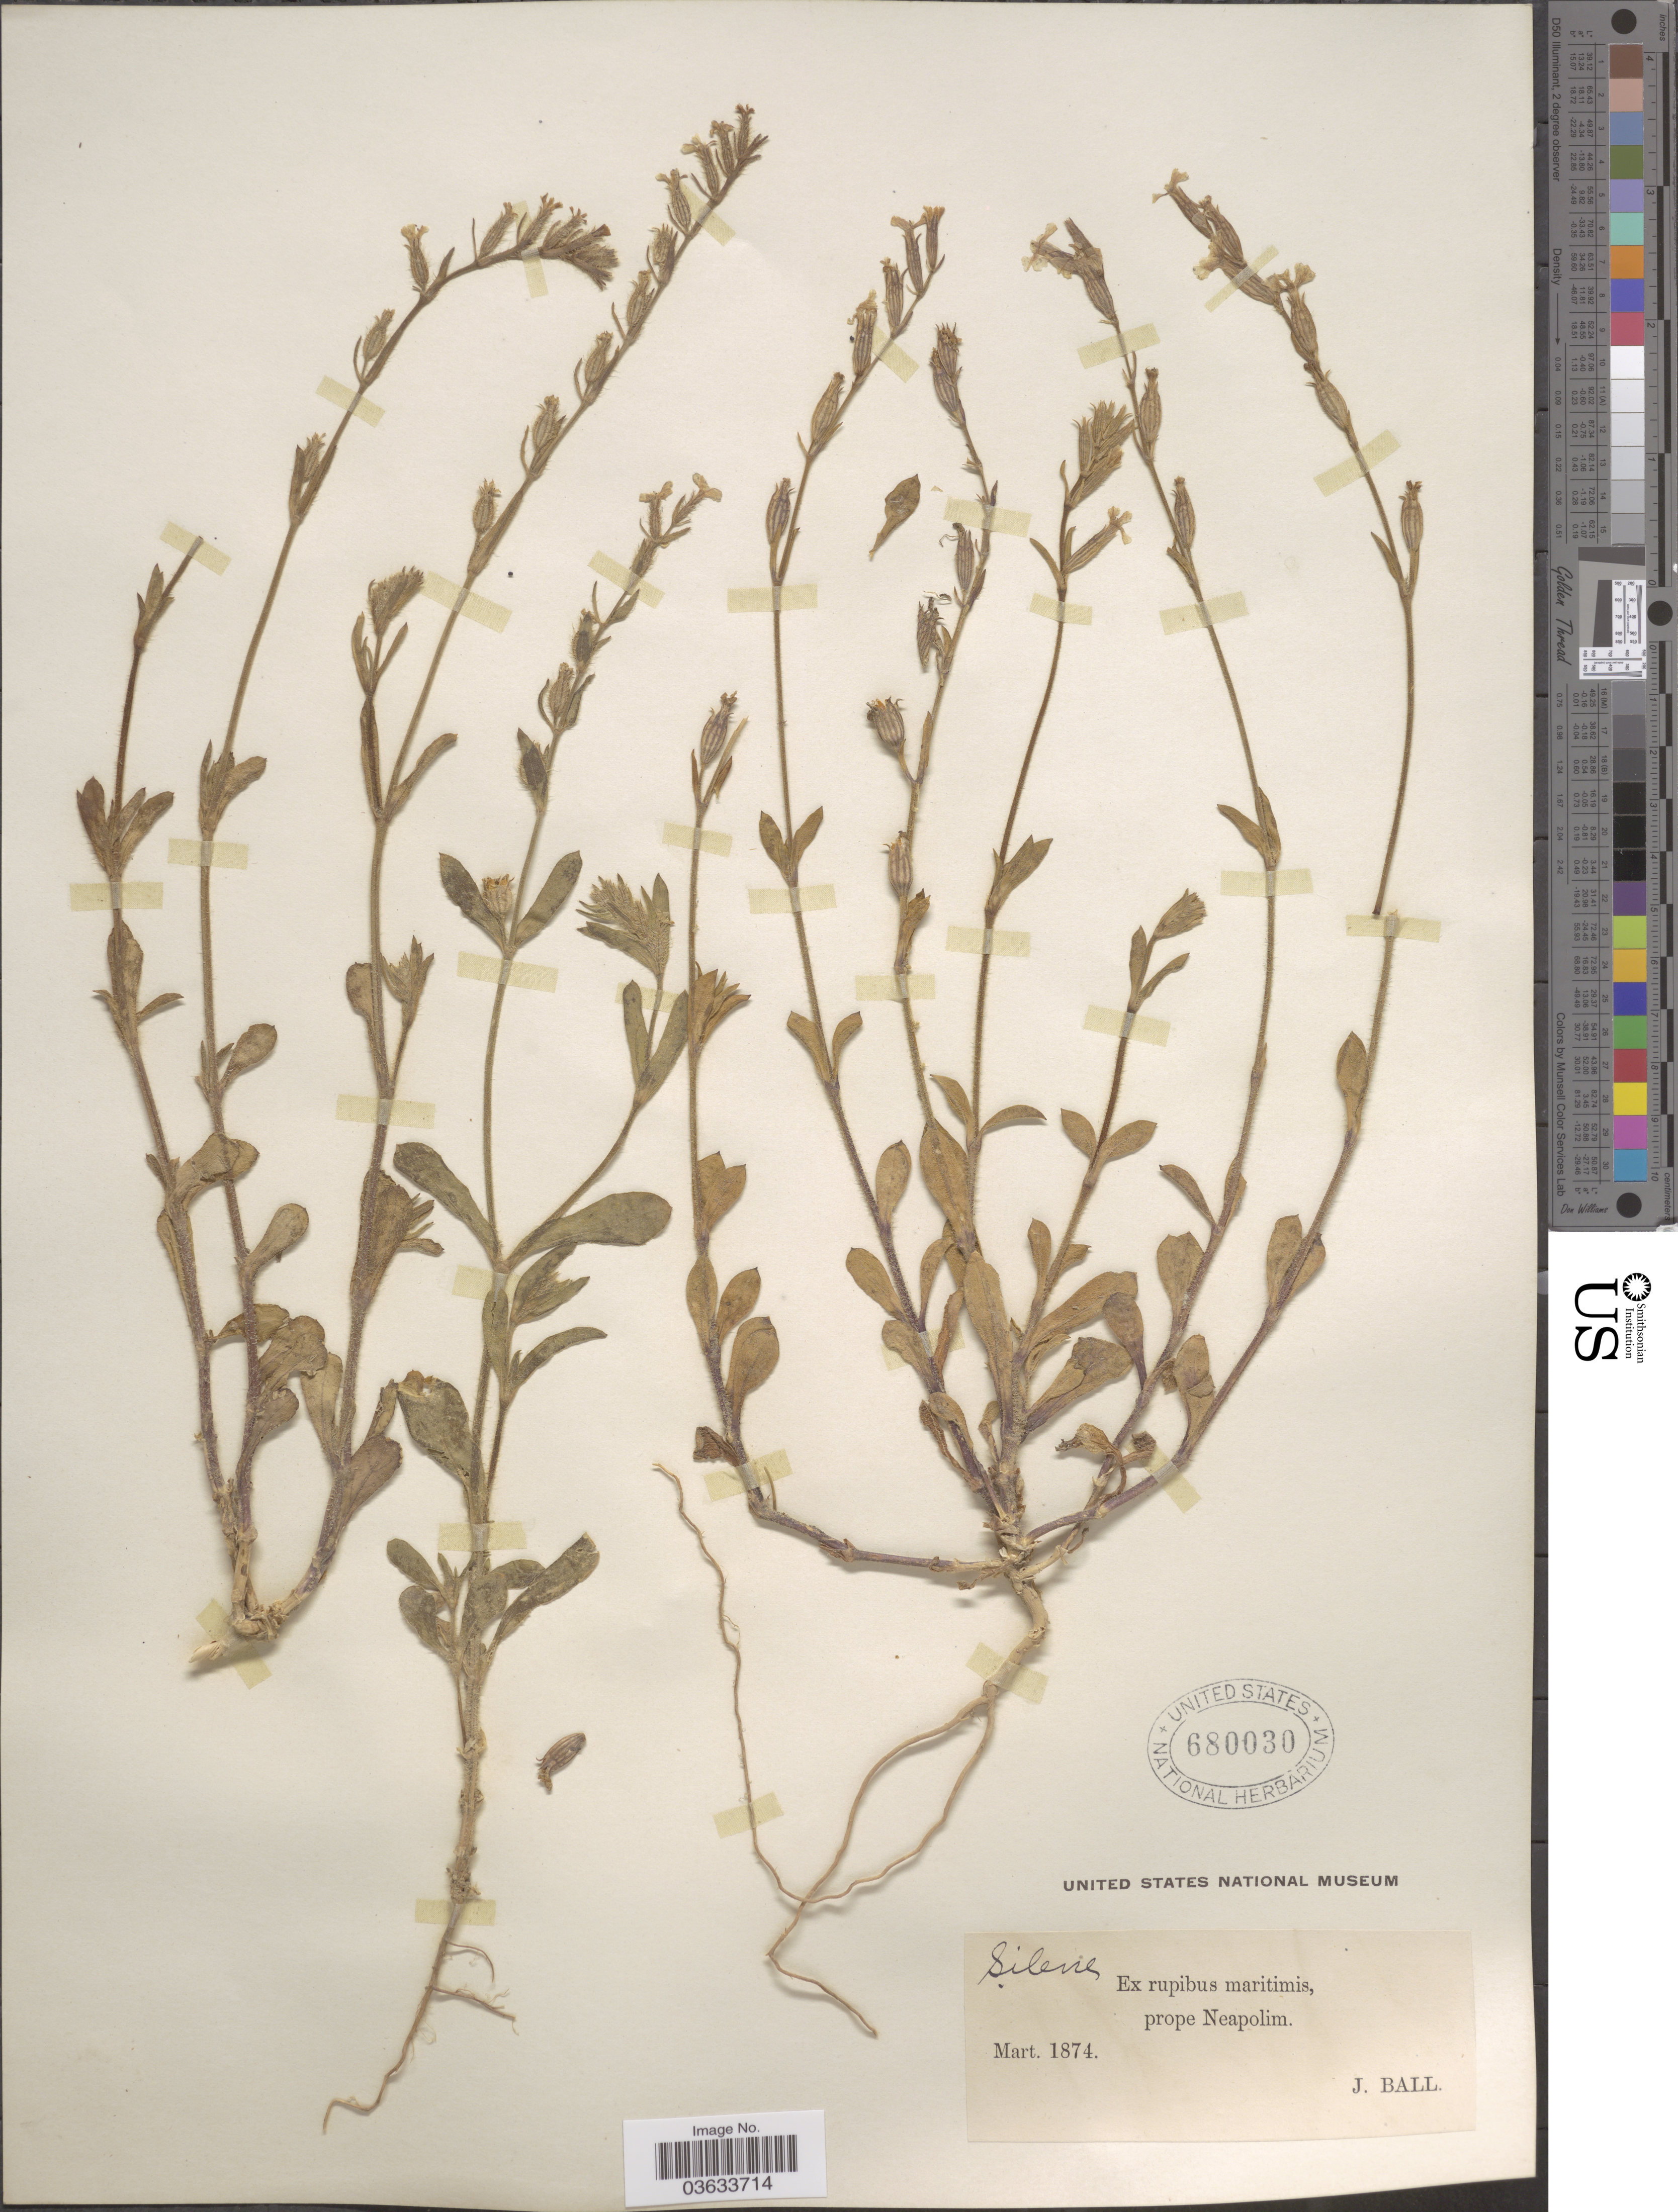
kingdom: Plantae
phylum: Tracheophyta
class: Magnoliopsida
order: Caryophyllales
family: Caryophyllaceae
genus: Silene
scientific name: Silene sp.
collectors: J. Ball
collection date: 1874-03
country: Italy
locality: Ex rupibus maritimis, prope Neapolim.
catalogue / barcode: US 680030